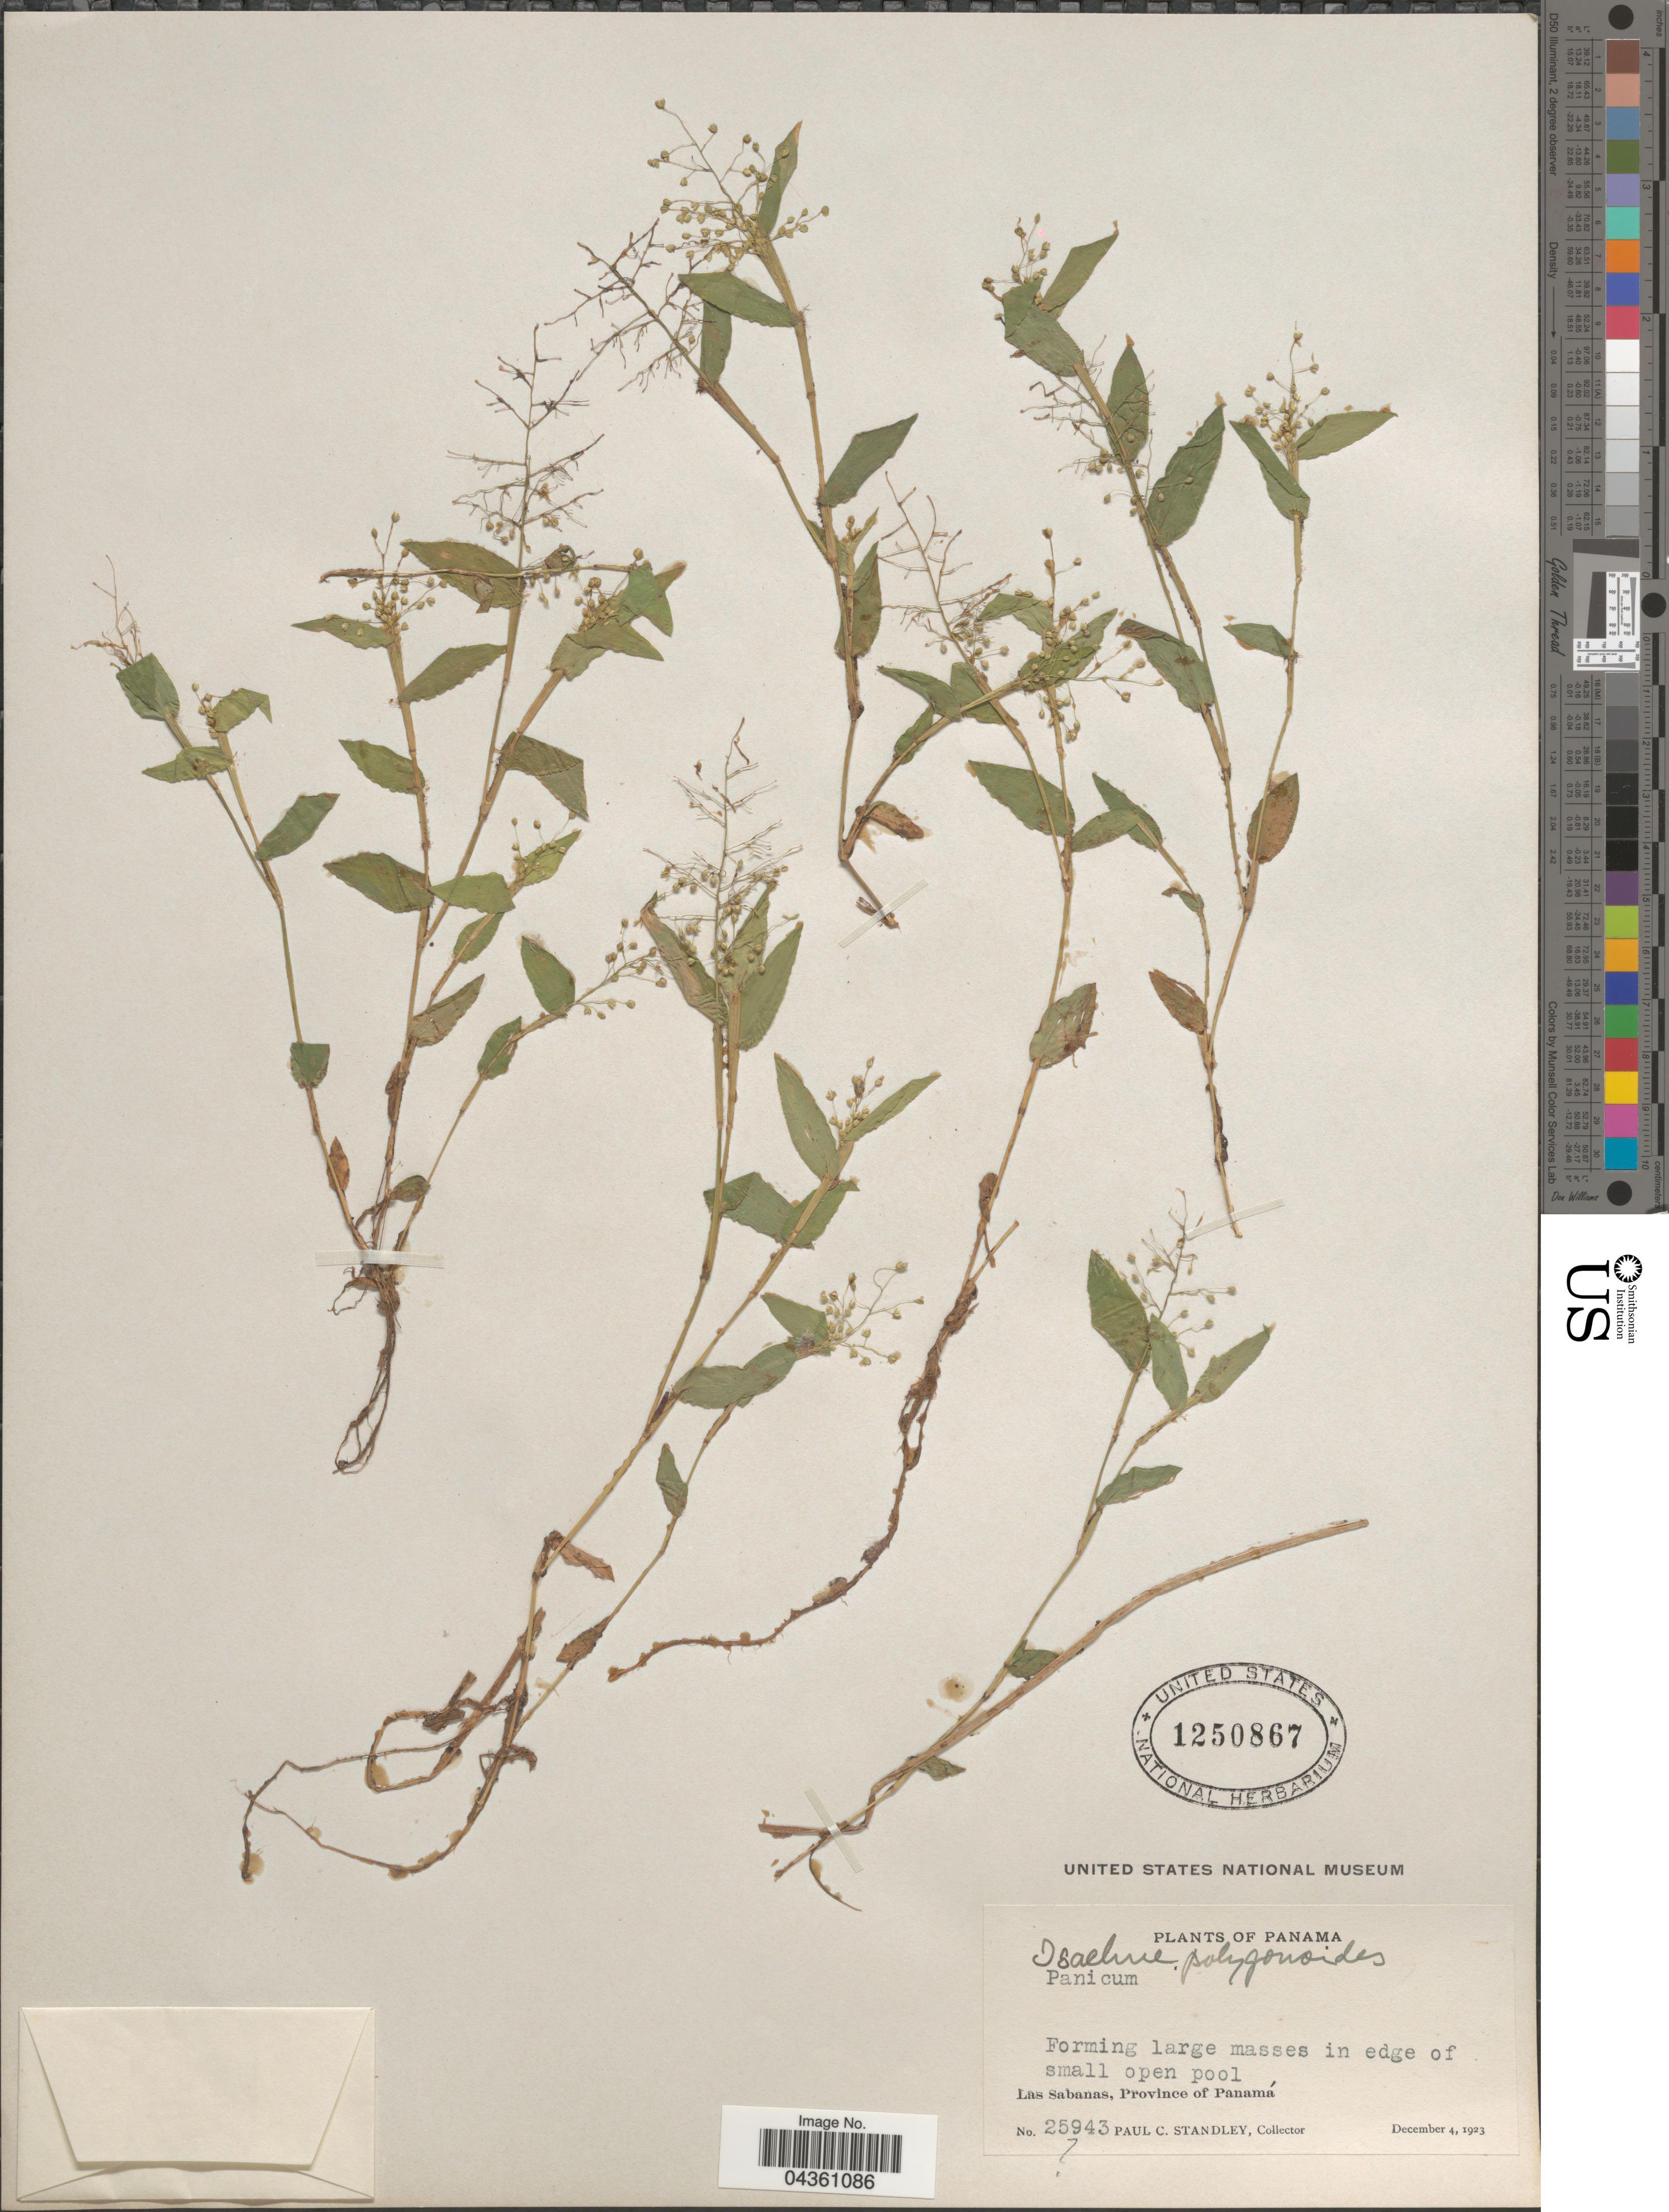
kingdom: Plantae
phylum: Tracheophyta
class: Liliopsida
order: Poales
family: Poaceae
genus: Isachne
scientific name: Isachne polygonoides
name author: (Lam.) Döll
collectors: P. C. Standley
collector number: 25943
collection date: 1923-12-04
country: Panama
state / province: Panamá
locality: Las Sabanas.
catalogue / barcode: US 1250867